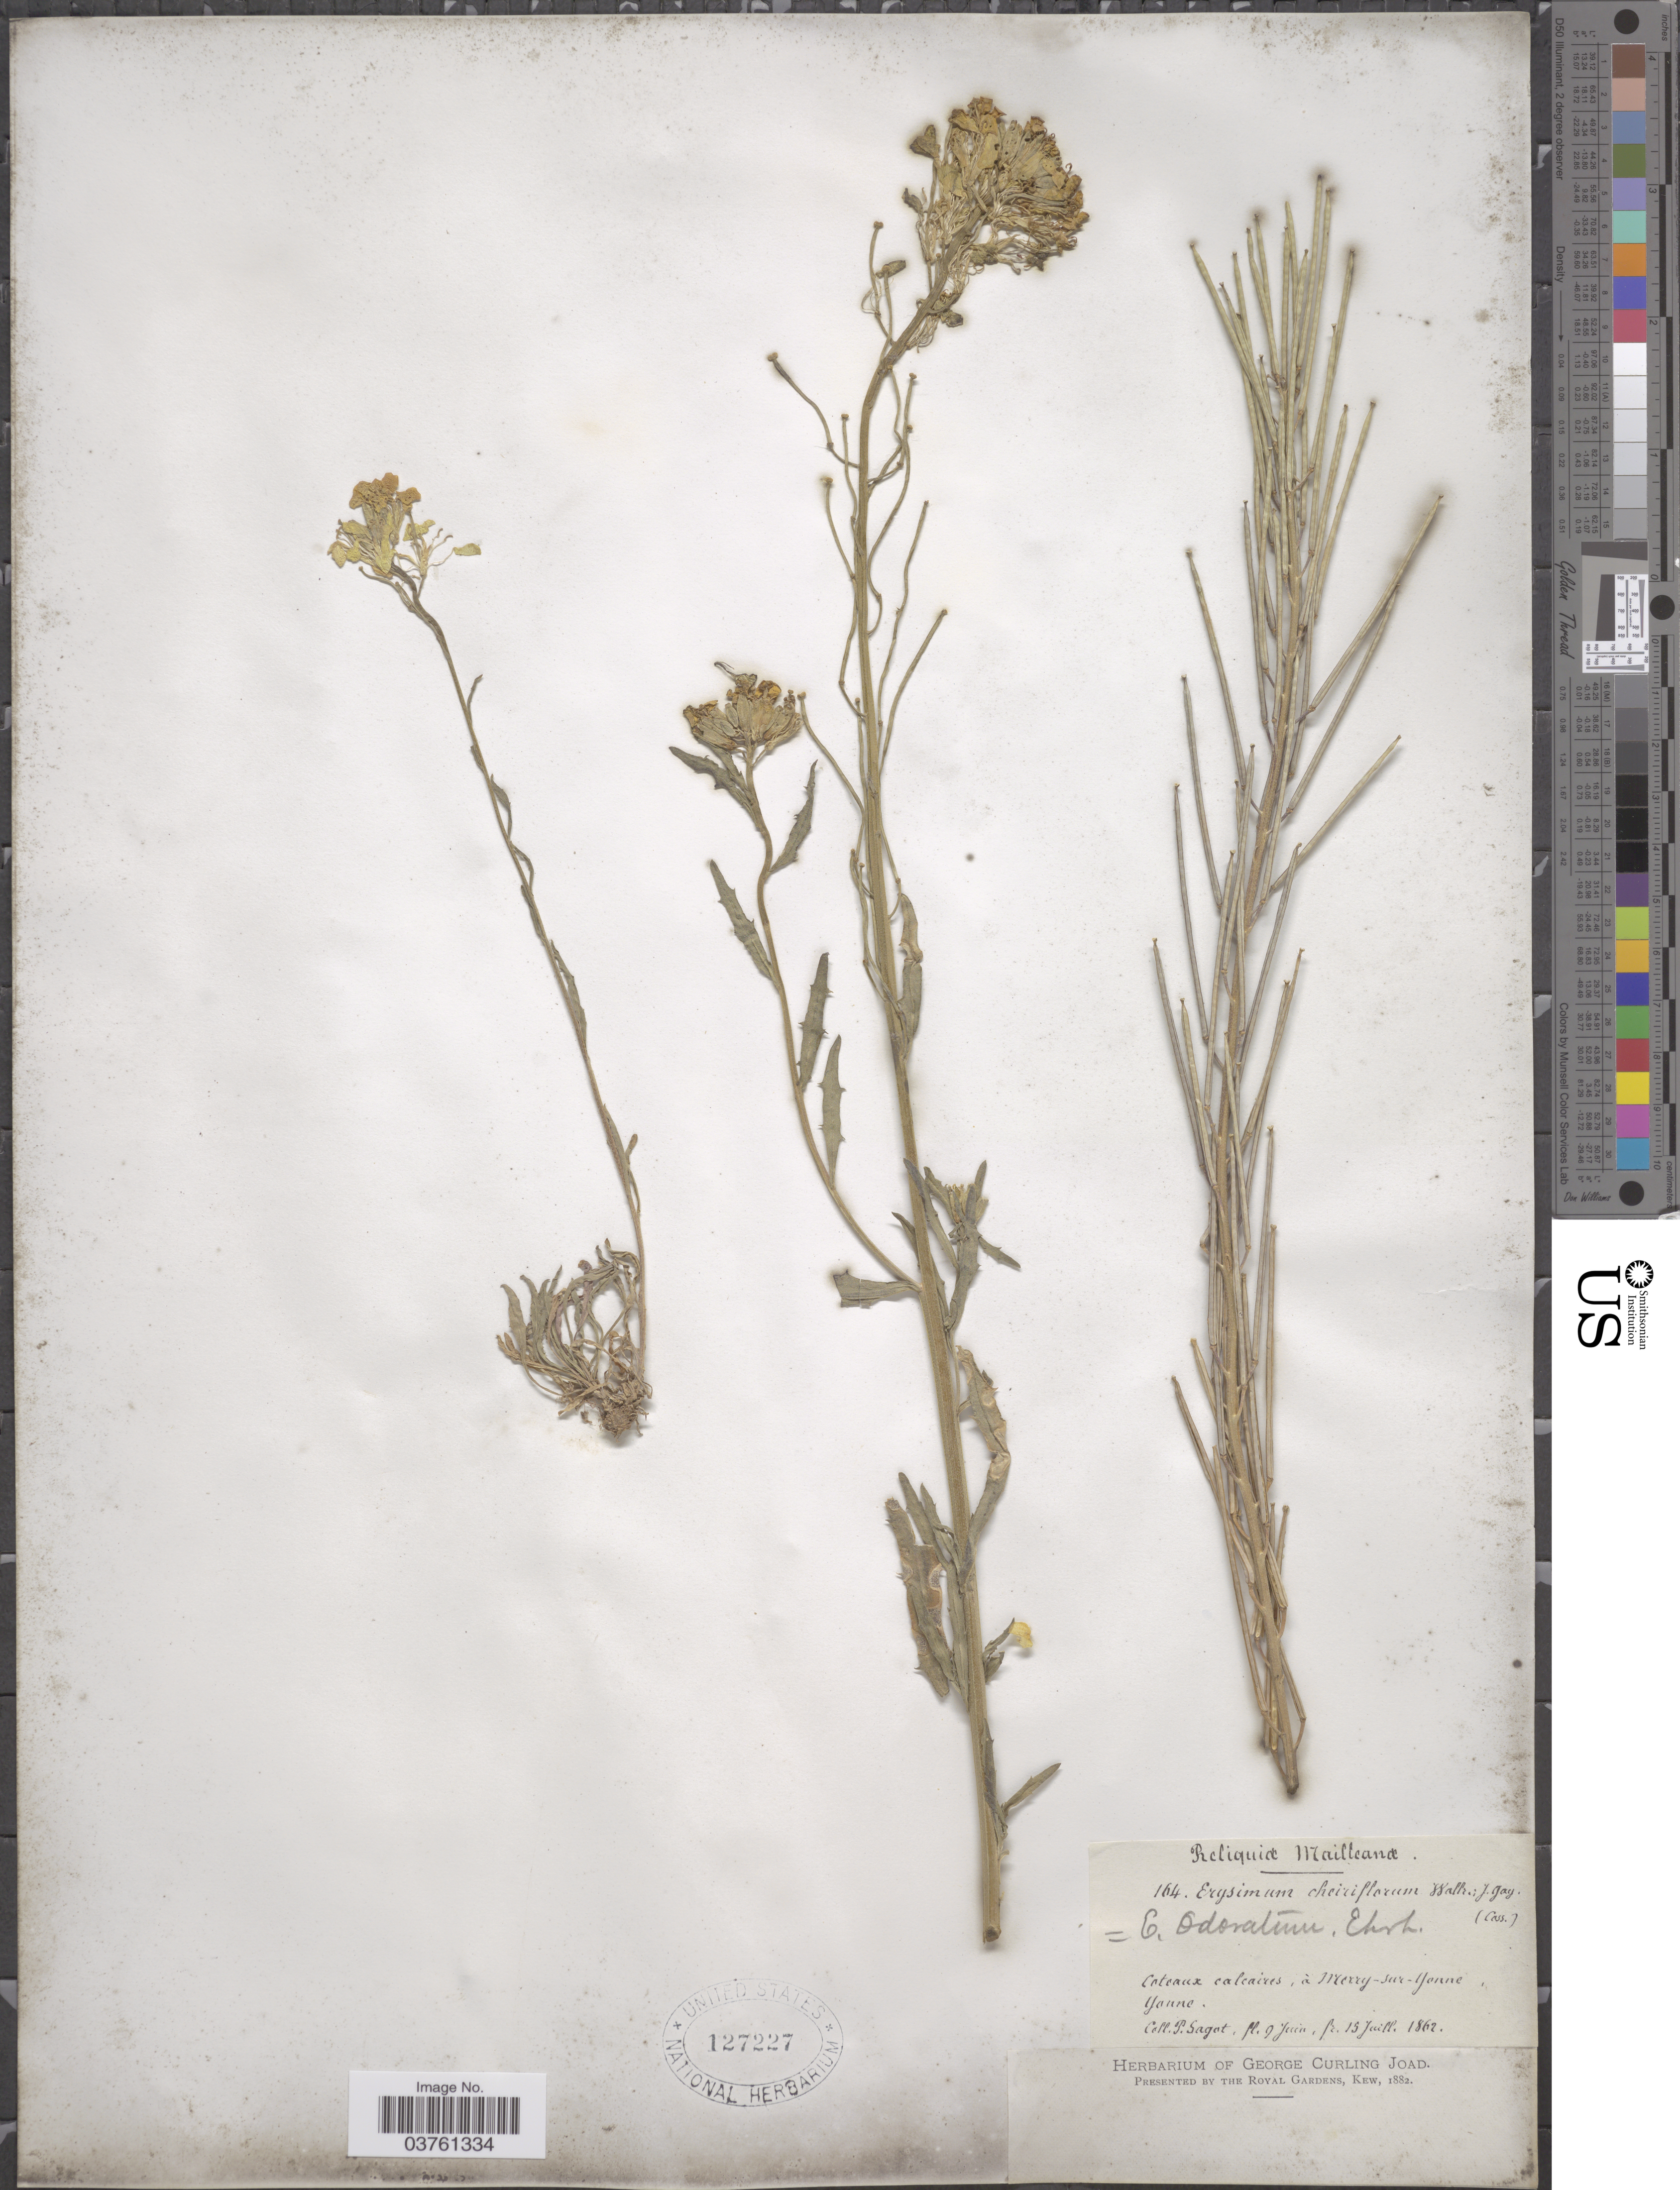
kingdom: Plantae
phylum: Tracheophyta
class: Magnoliopsida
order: Brassicales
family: Brassicaceae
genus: Erysimum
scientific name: Erysimum odoratum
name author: Ehrh.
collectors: P. A. Sagot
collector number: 164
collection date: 1862-06-09/1862-07-15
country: France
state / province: Bourgogne-Franche-Comté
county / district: Yonne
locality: Coteaux calcareis, à Merry-Sur-Yonne, Yonne.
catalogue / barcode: US 127227